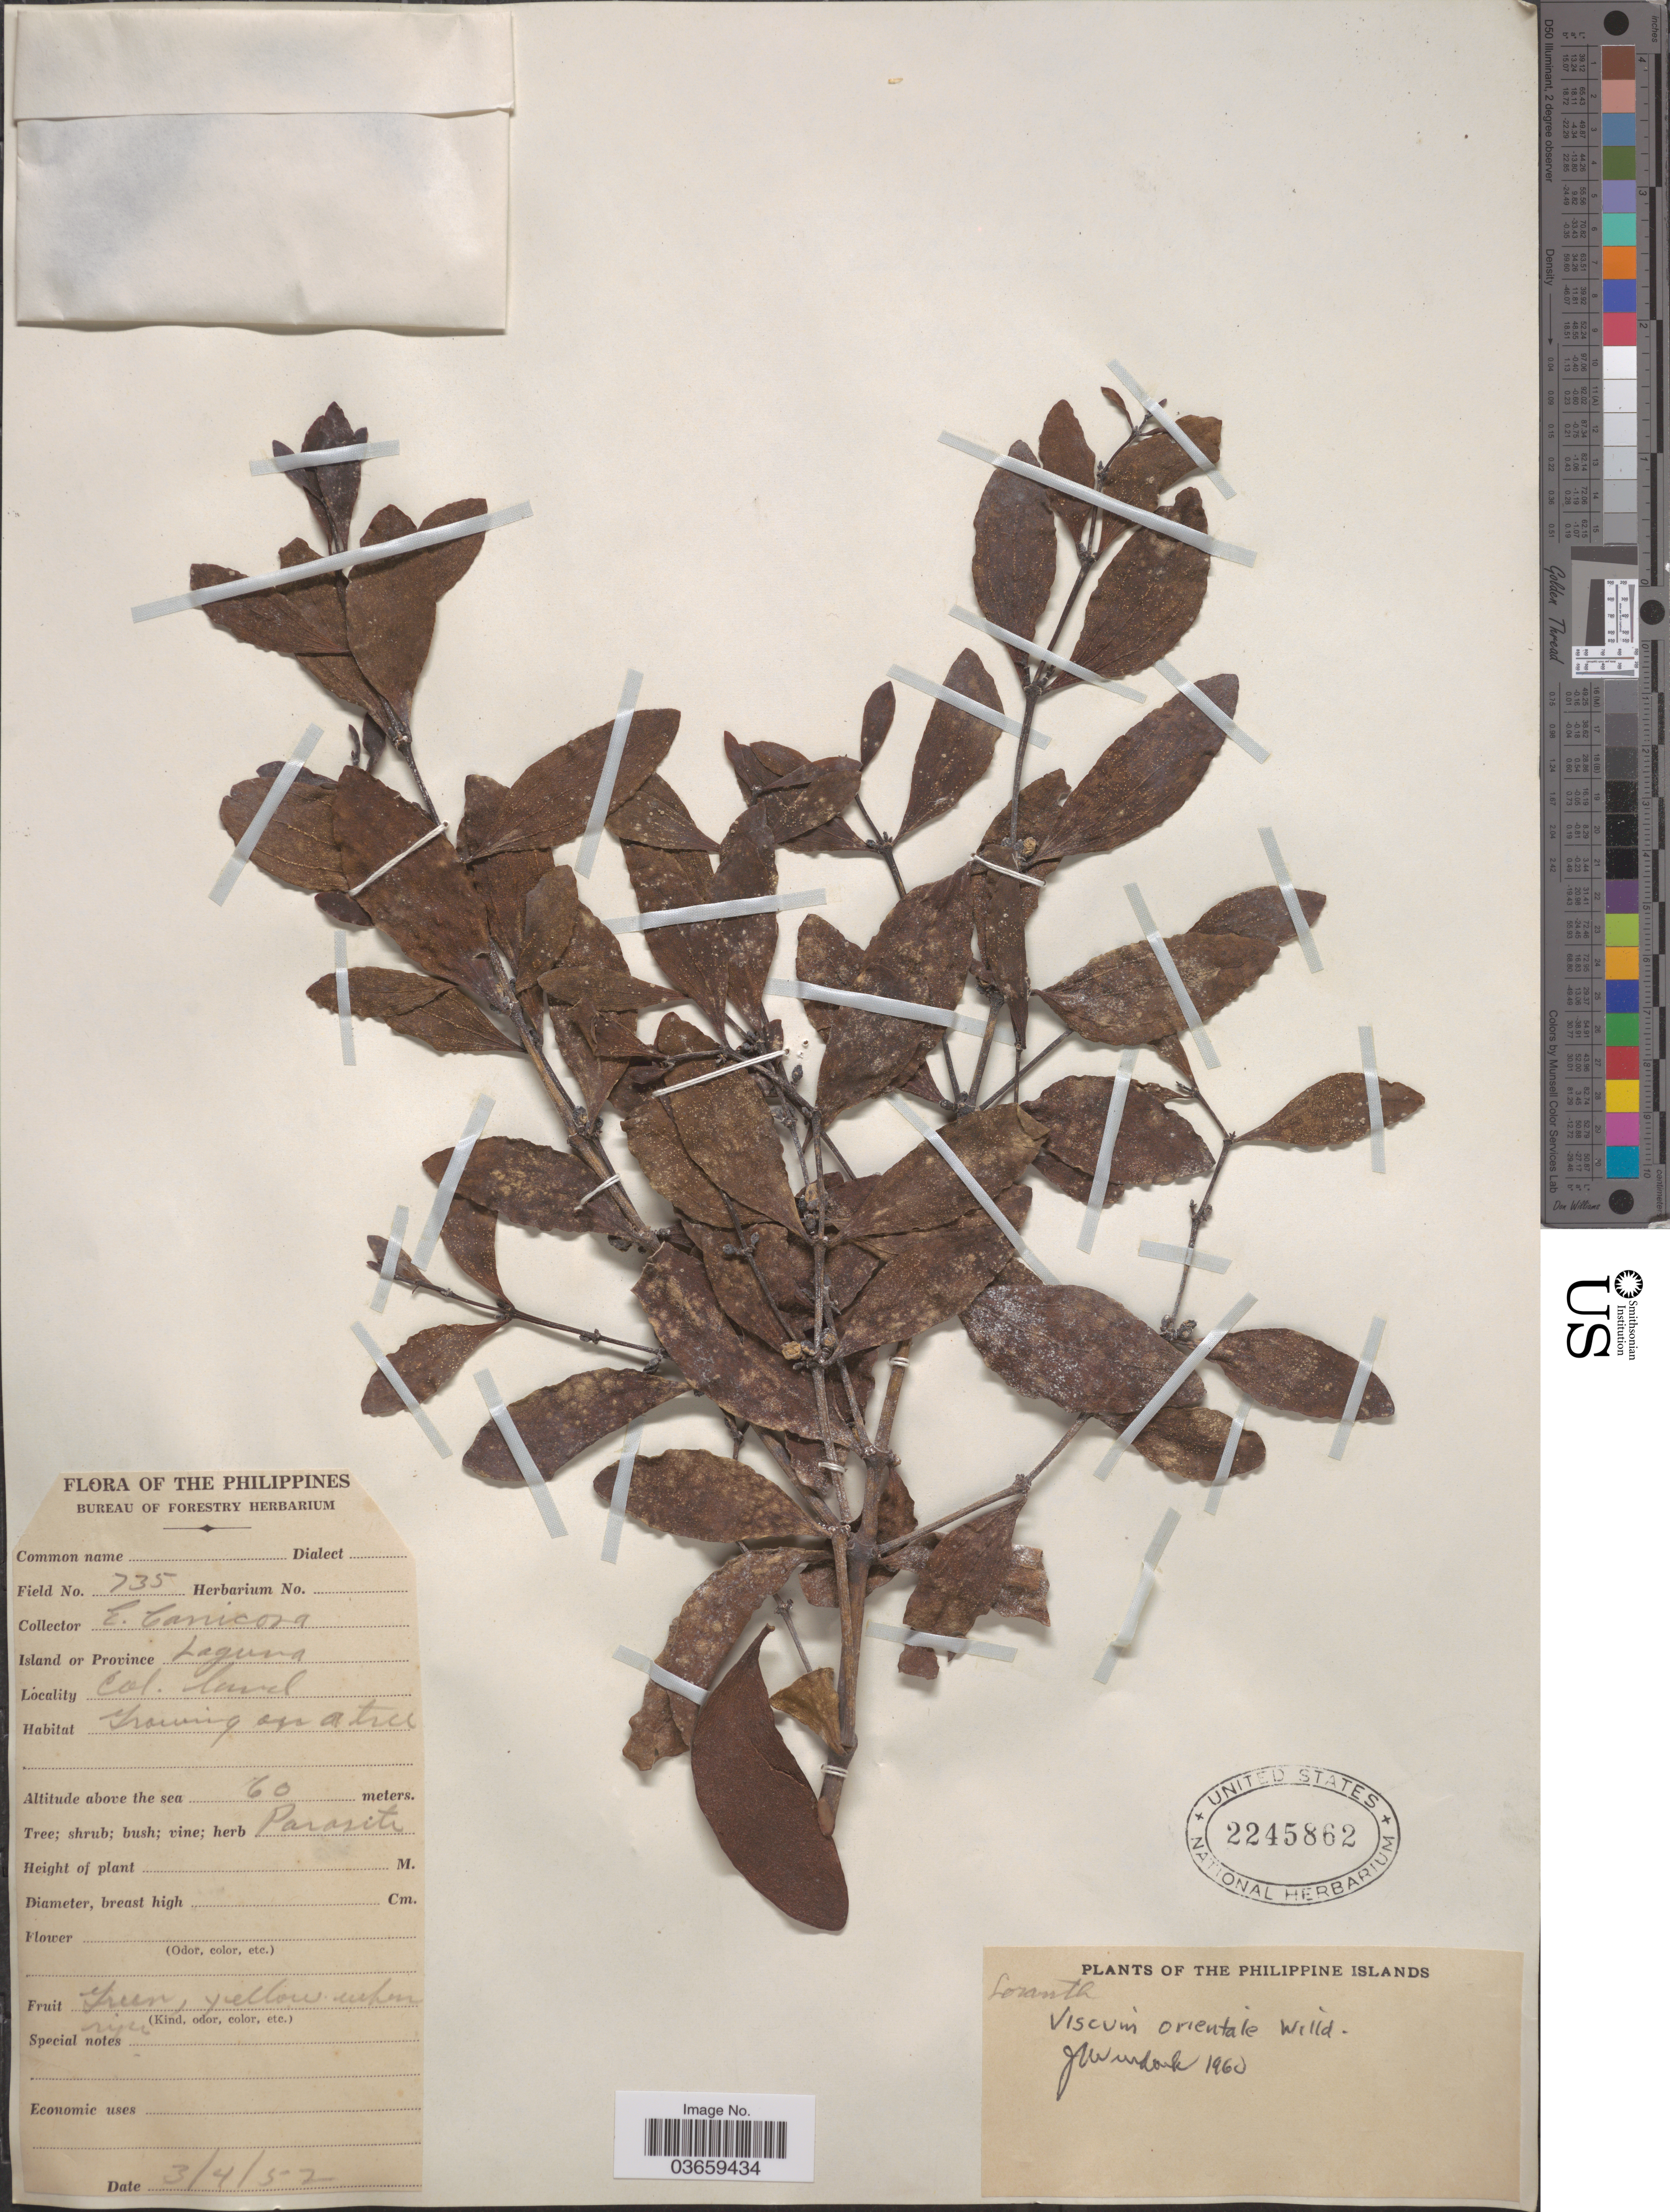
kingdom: Plantae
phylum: Tracheophyta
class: Magnoliopsida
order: Santalales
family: Viscaceae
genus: Viscum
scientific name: Viscum orientale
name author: DC.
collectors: E. Canicosa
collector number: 735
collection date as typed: Transcribed d/m/y: 3/4/52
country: Philippines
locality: The Philippine Islands. Island or province Laguna. Col. luvel .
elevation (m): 60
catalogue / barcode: US 2245862